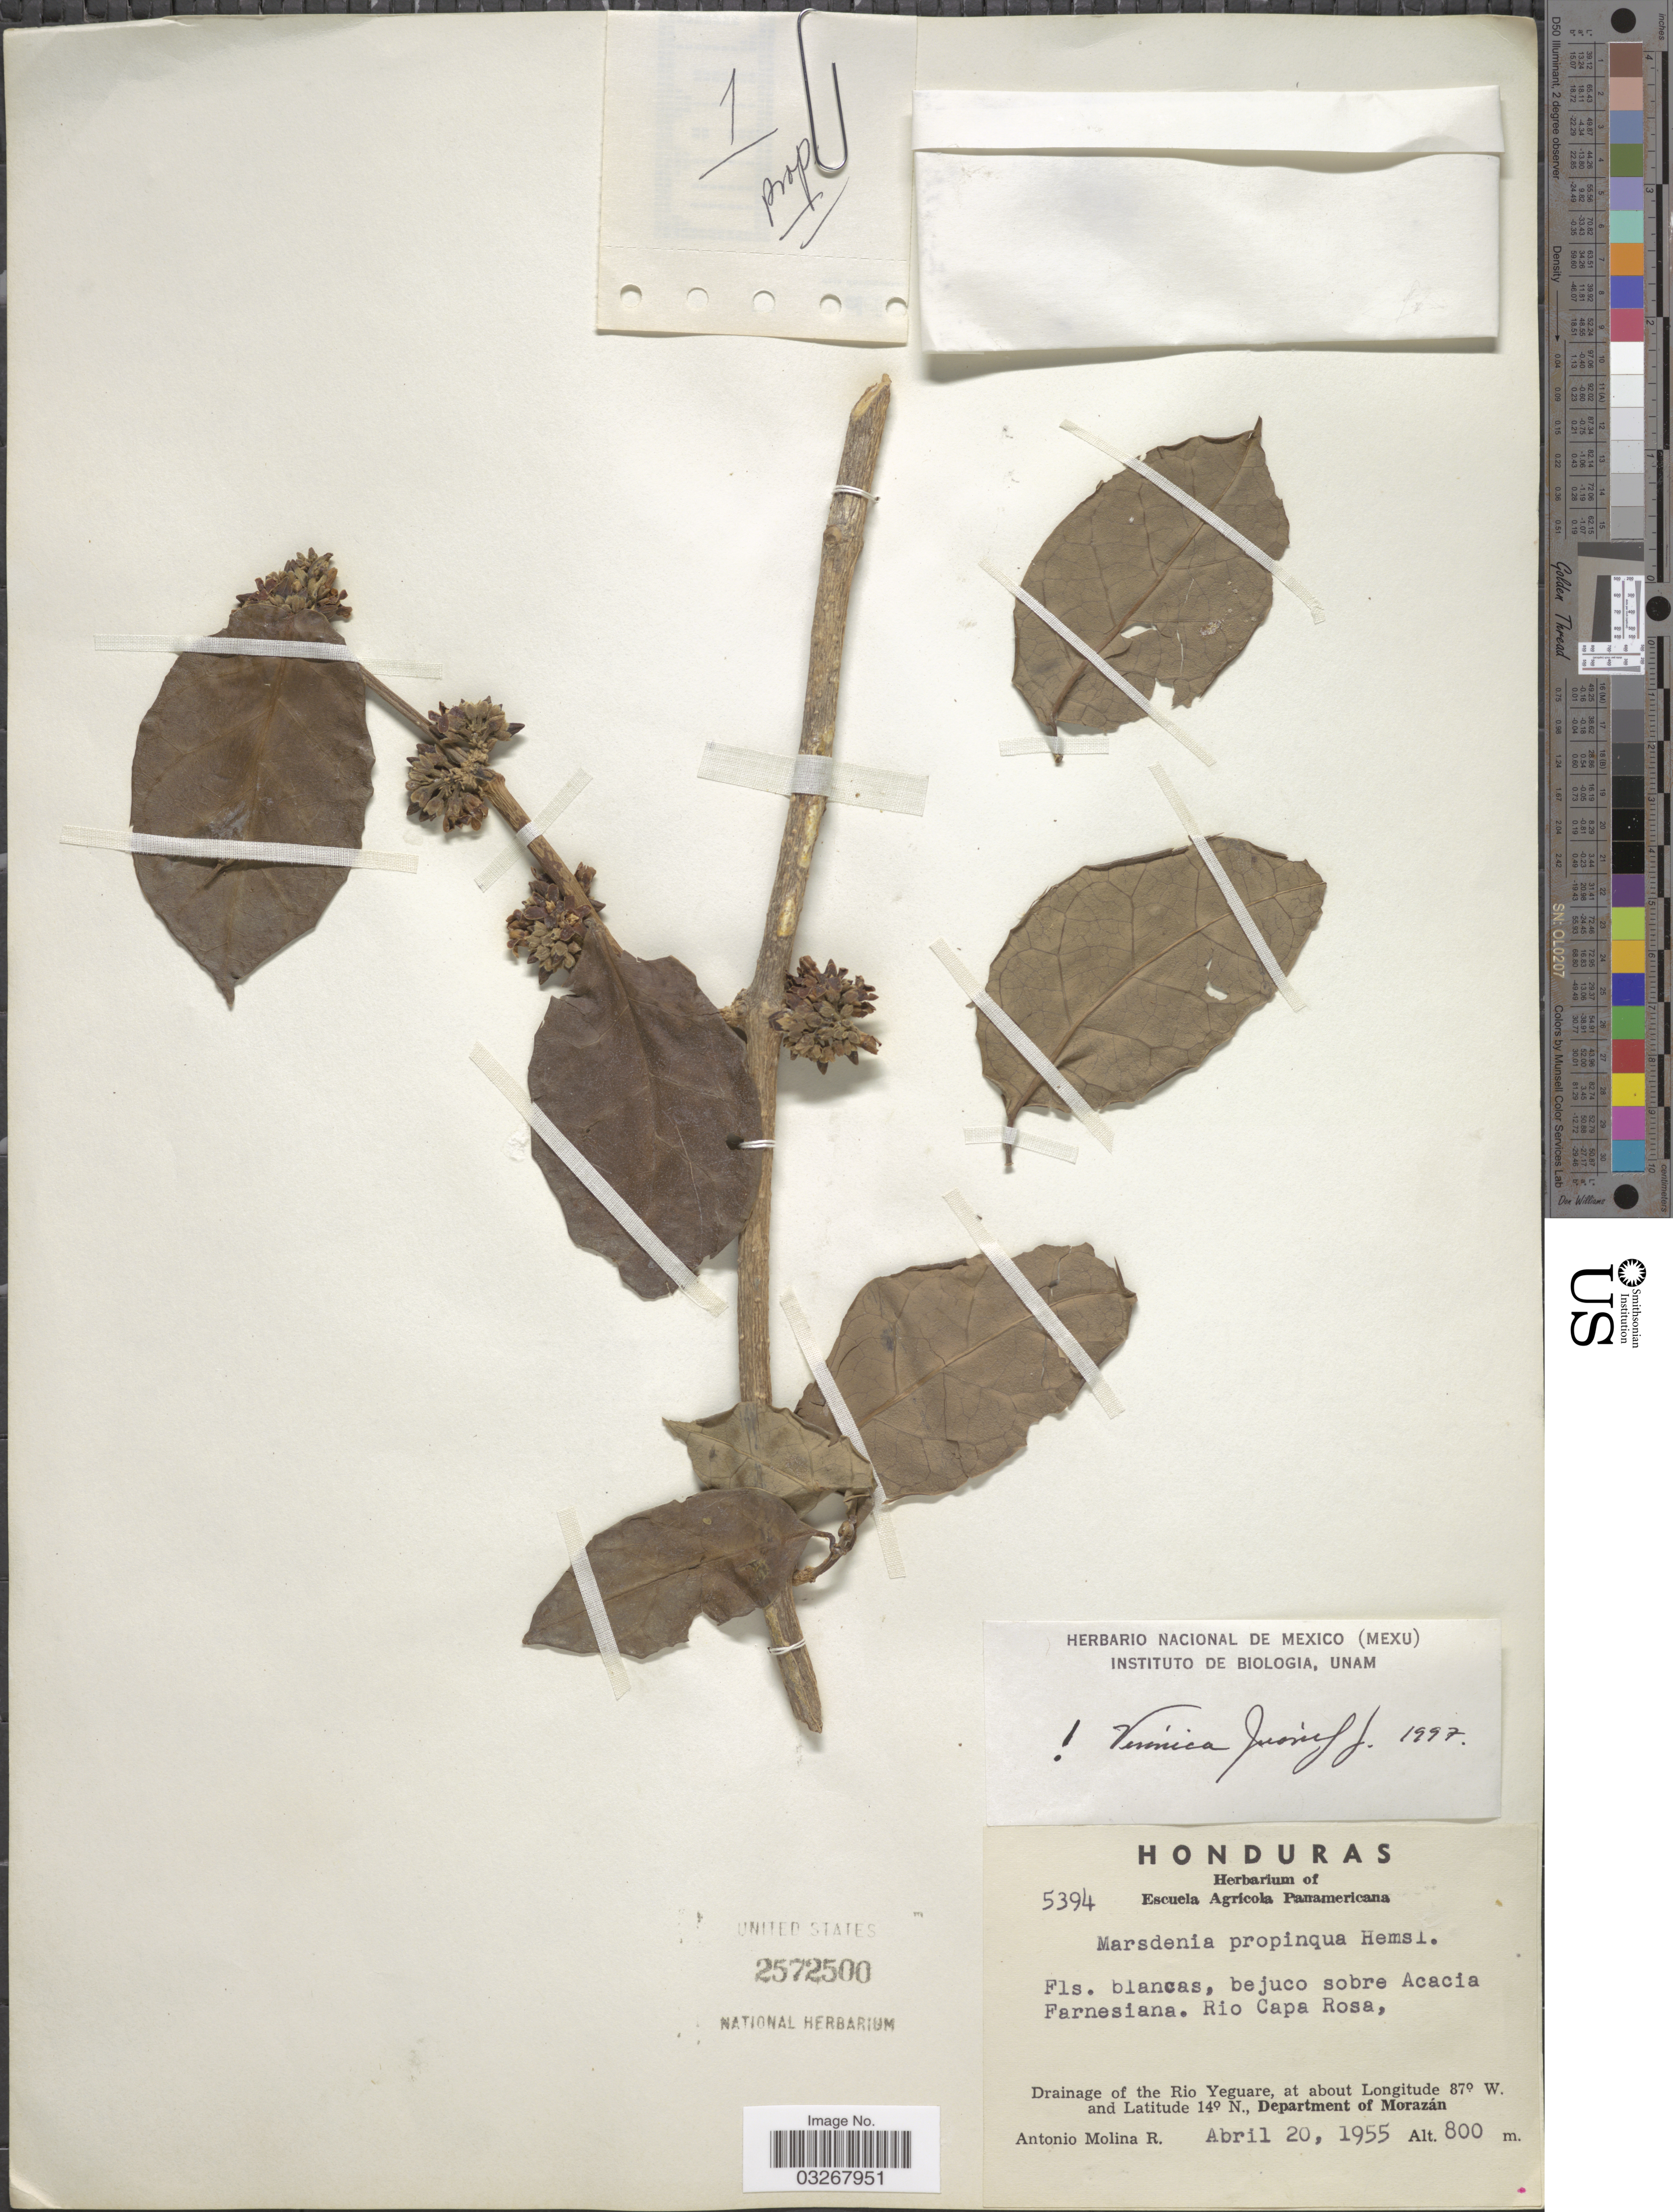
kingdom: Plantae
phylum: Tracheophyta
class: Magnoliopsida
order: Gentianales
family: Apocynaceae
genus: Marsdenia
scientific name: Marsdenia propinqua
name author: Hemsl.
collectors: A. Molina R.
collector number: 5394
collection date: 1955-04-20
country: Honduras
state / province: Fco. Morazán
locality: Rio Capa Rosa, Drainage of the Rio Yeguare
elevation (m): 800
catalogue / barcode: US 2572500